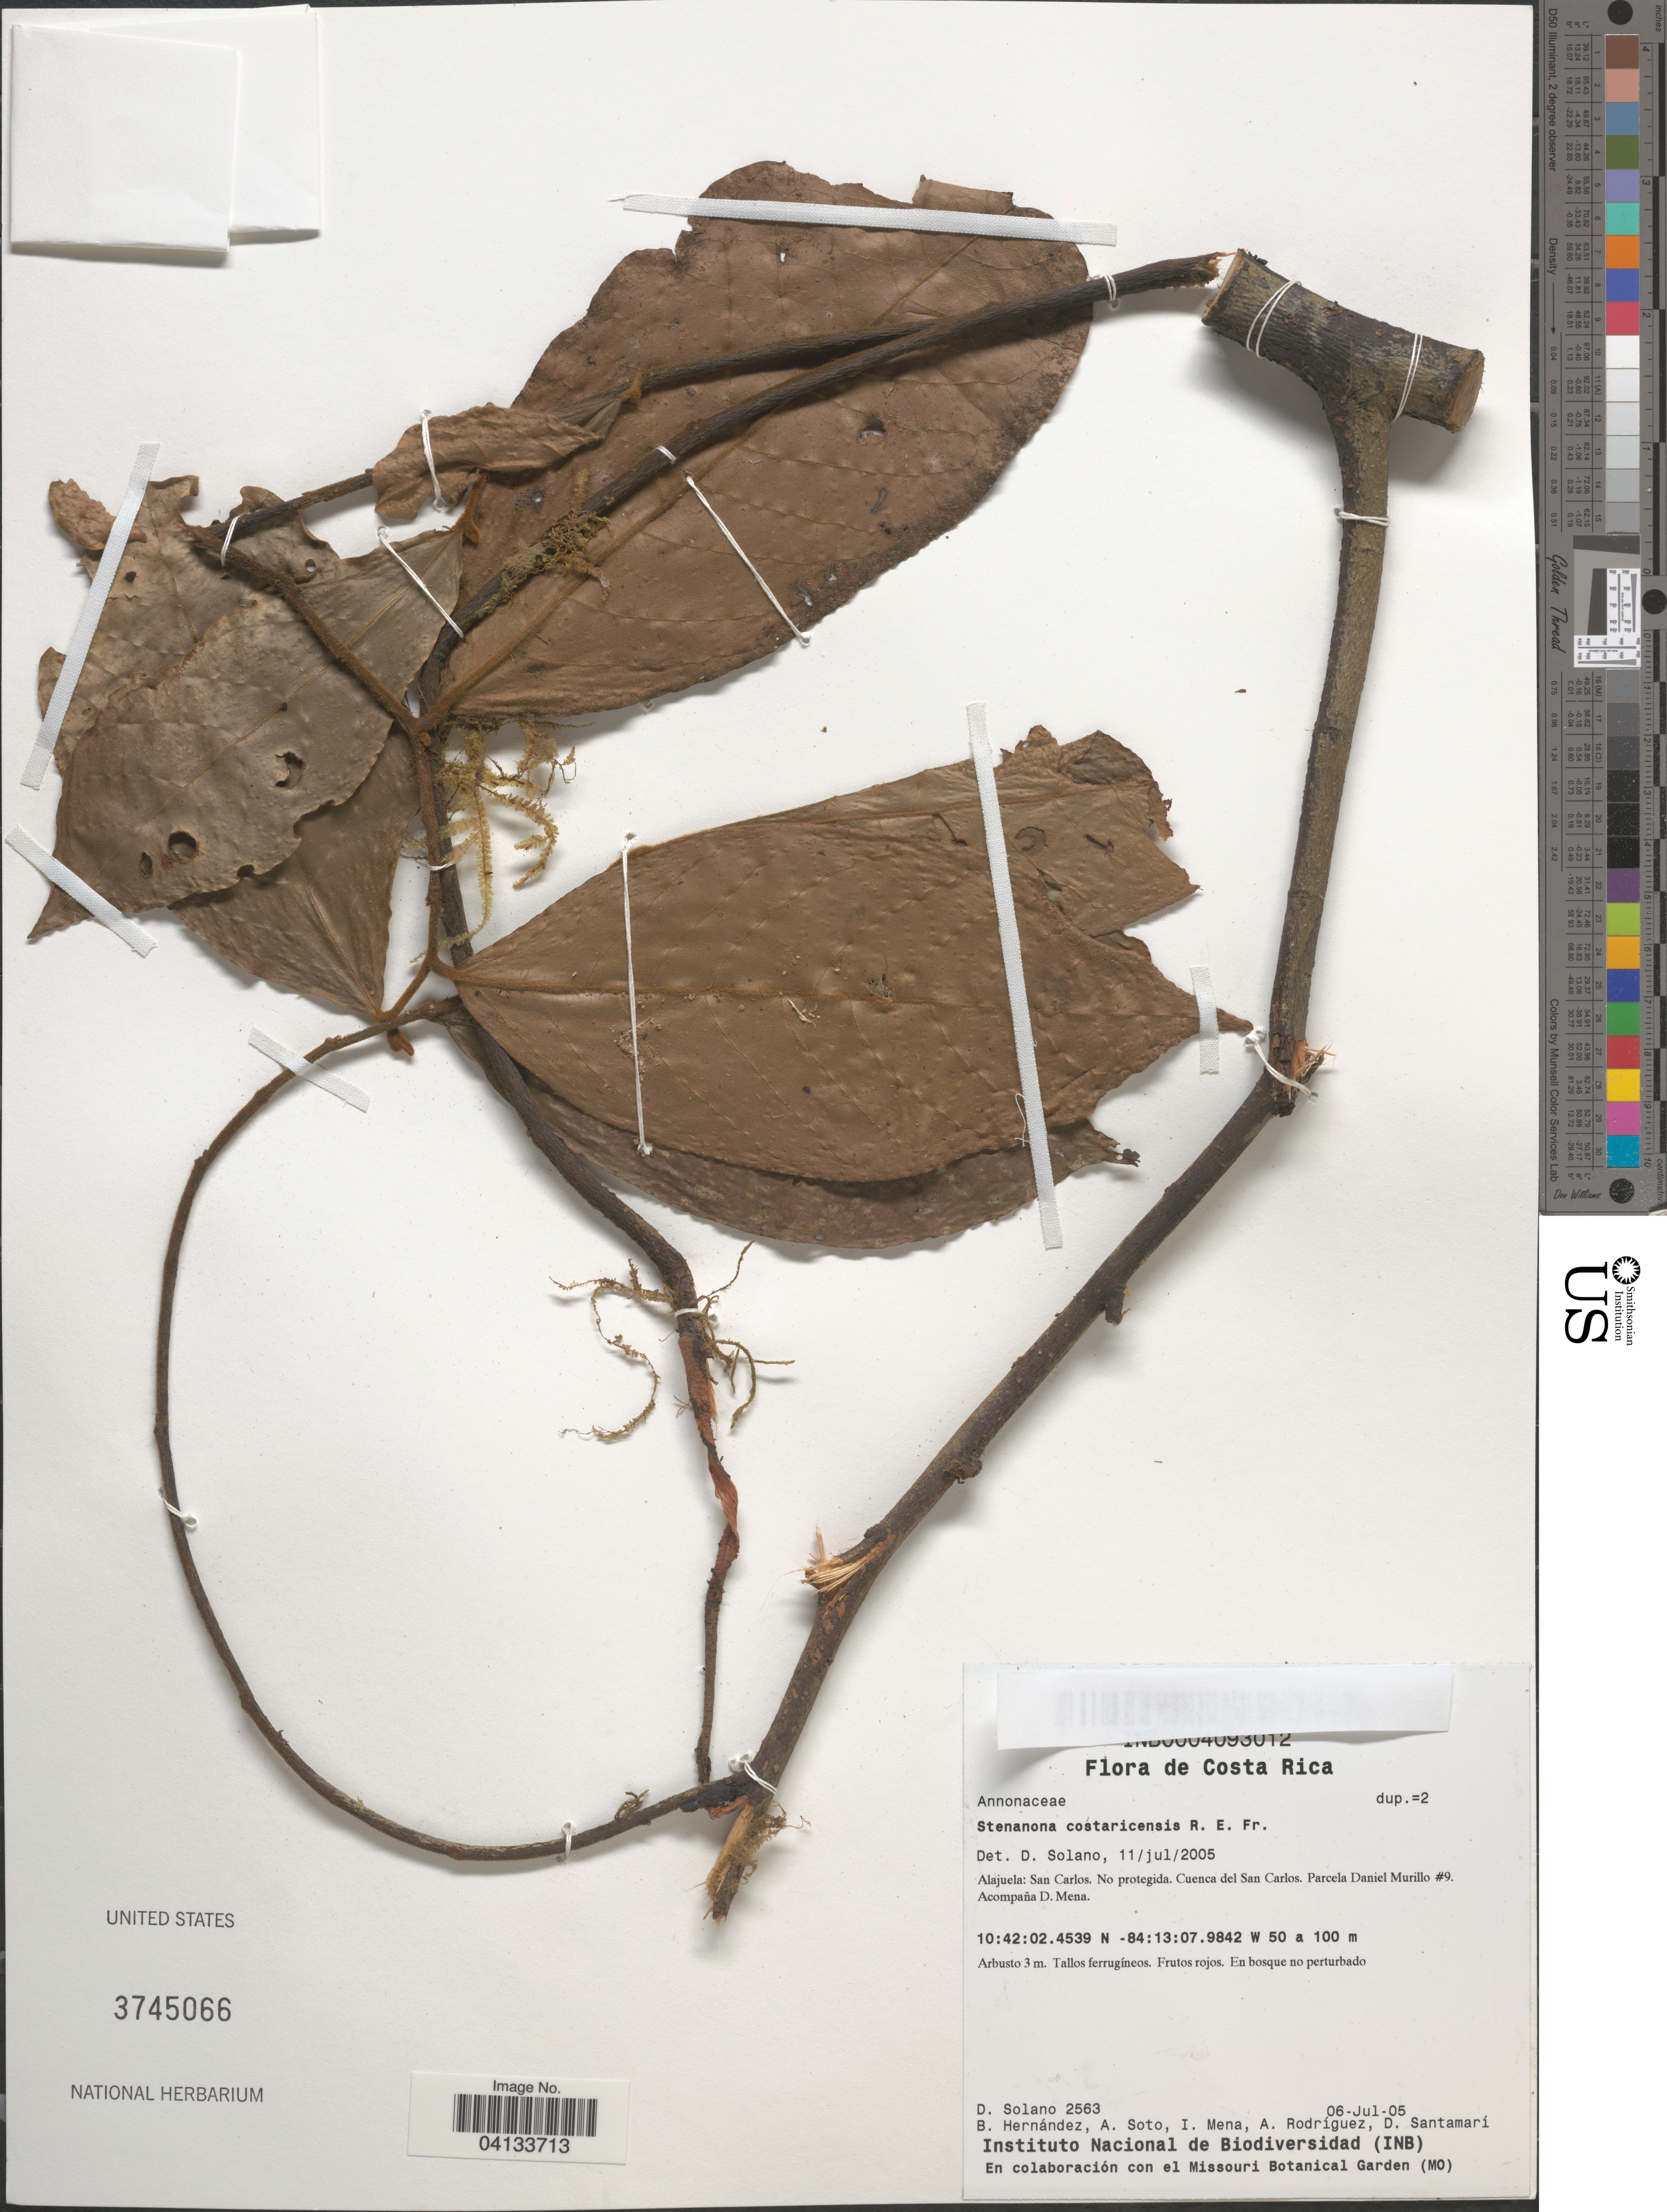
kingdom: Plantae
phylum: Tracheophyta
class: Magnoliopsida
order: Magnoliales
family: Annonaceae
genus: Stenanona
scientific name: Stenanona costaricensis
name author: R.E. Fr.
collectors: D. Solano, B. Hernández, A. Soto, I. Mena & et al.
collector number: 2563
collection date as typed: Transcribed d/m/y: 6/7/5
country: Costa Rica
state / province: Alajuela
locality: San Carlos. No protegida. Cuenca del San Carlos. Parcela Daniel Murillo #9.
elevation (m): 50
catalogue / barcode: US 3745066